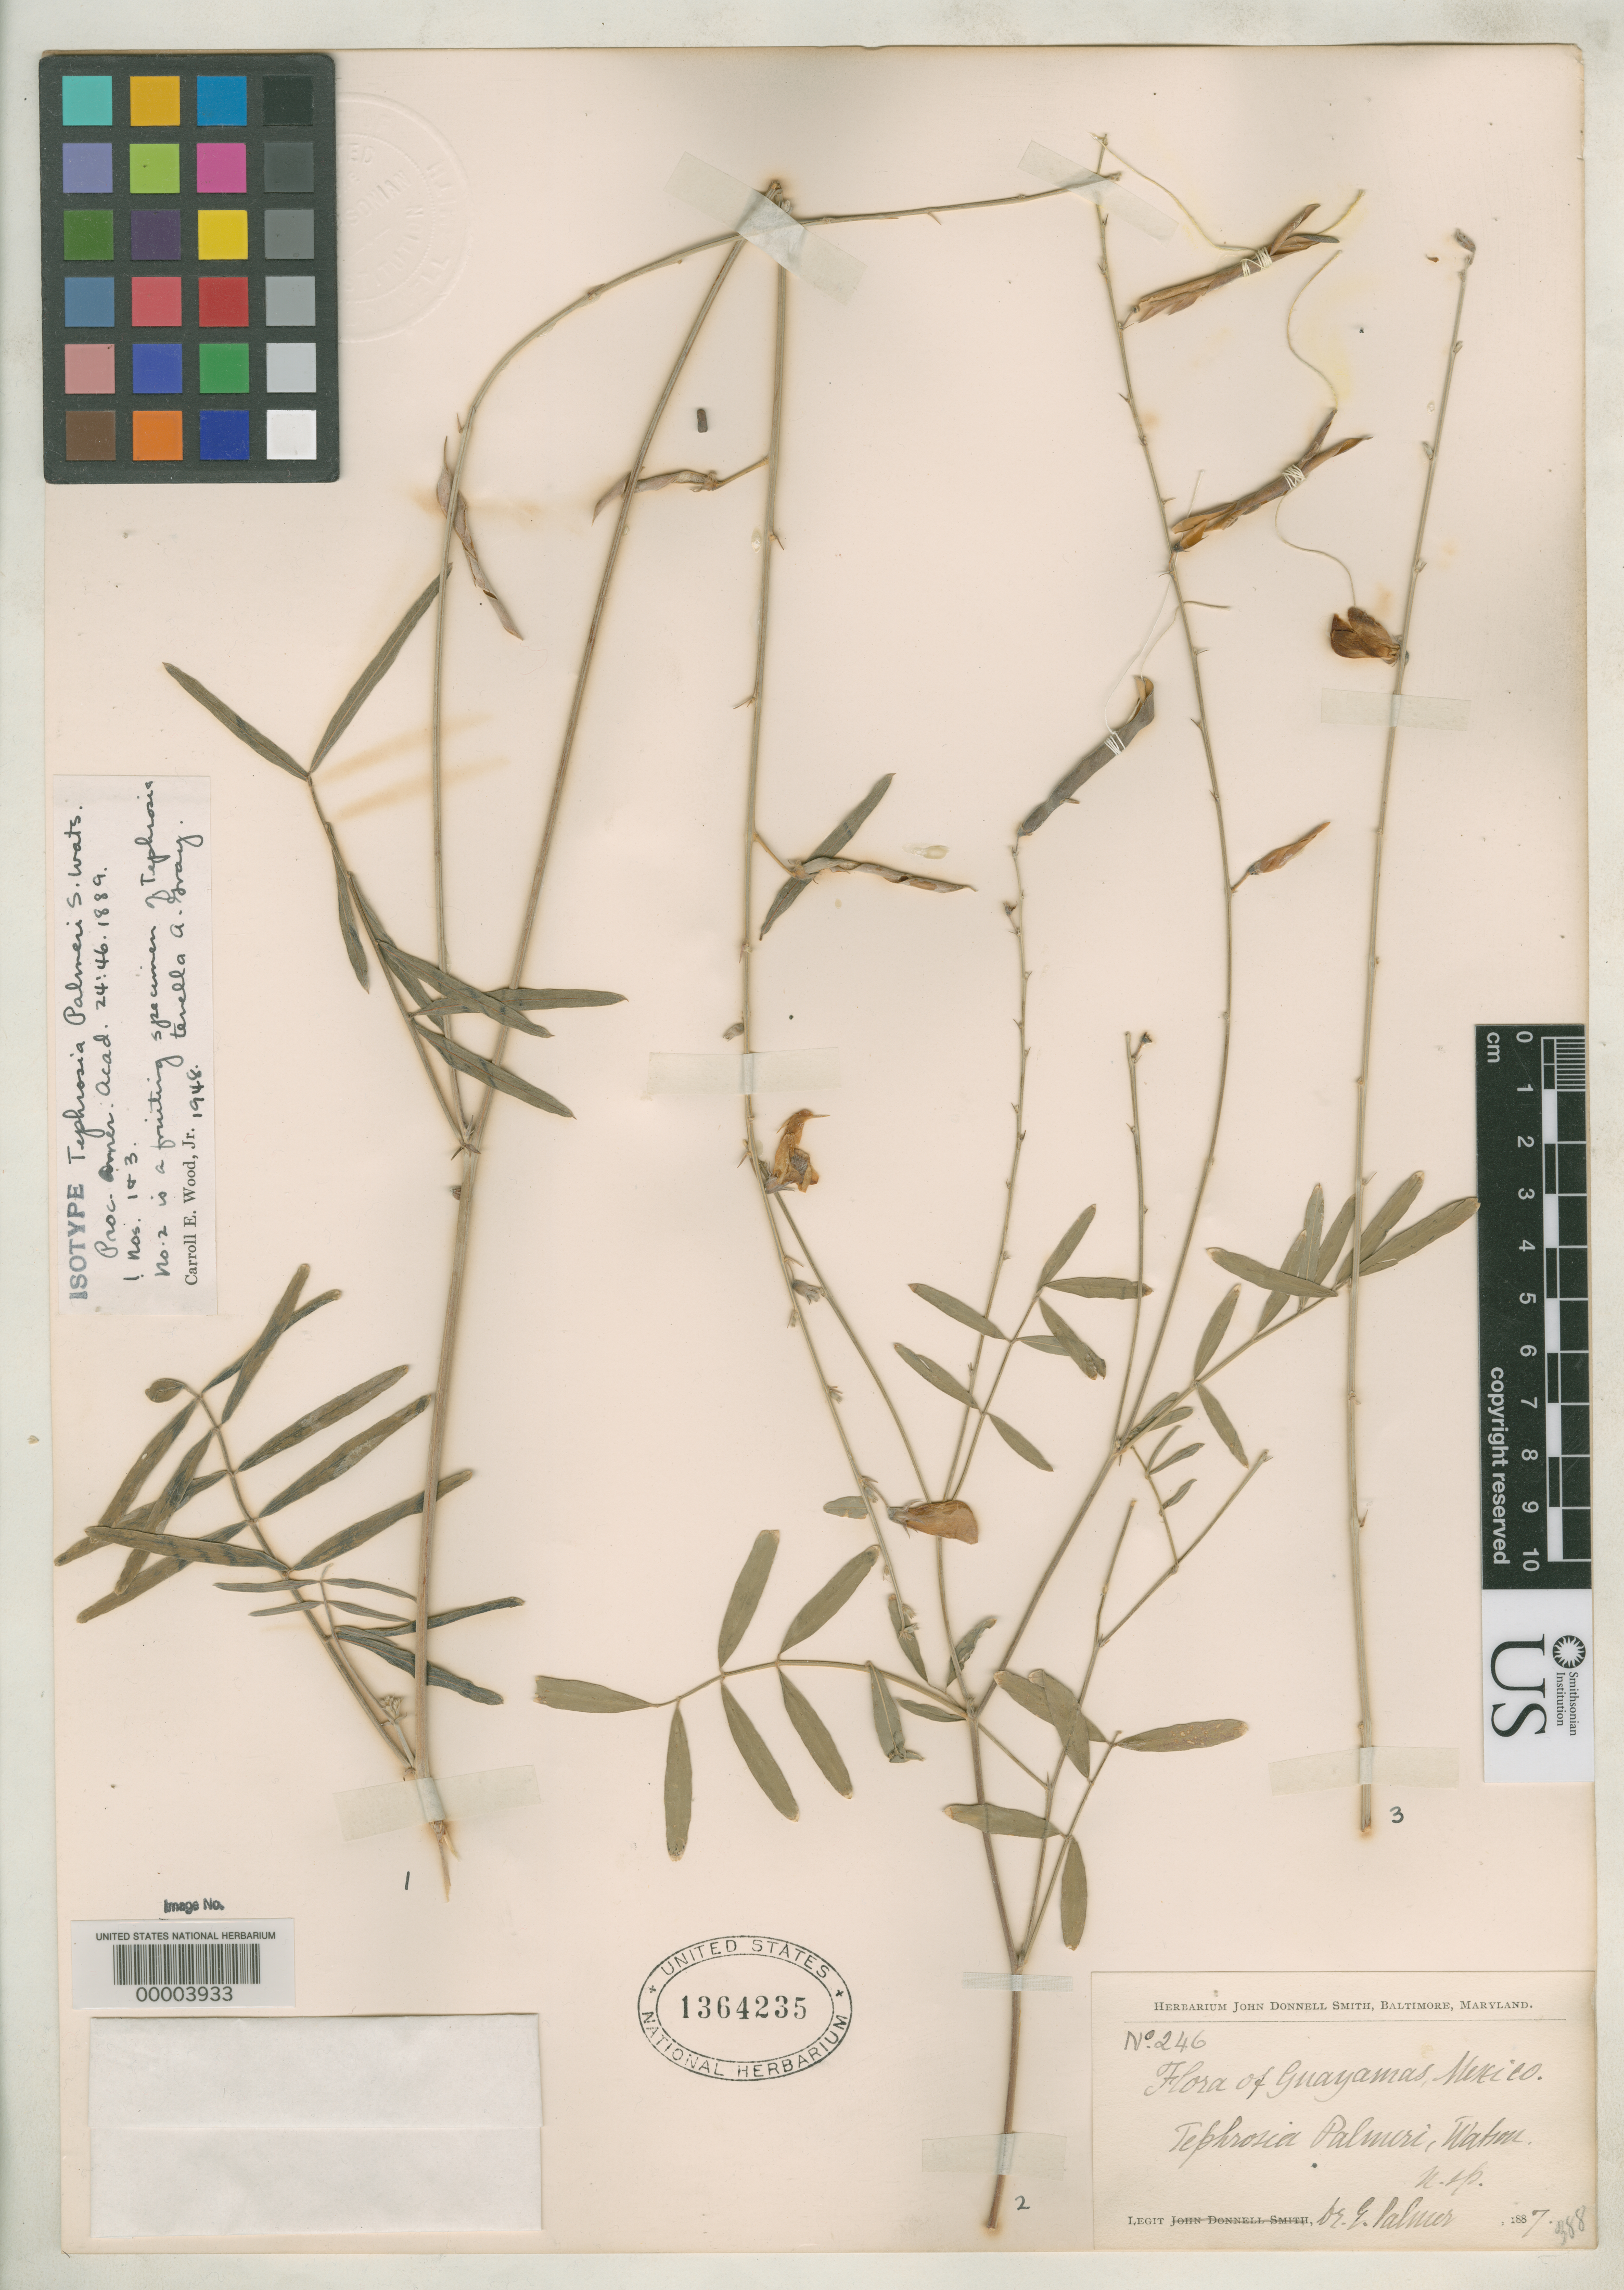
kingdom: Plantae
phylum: Tracheophyta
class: Magnoliopsida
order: Fabales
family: Fabaceae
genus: Tephrosia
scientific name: Tephrosia palmeri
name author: S. Watson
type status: Isotype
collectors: E. Palmer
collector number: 246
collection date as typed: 1887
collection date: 1887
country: Mexico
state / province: Sonora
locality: In the mountains near Guaymas.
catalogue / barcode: US 1364235